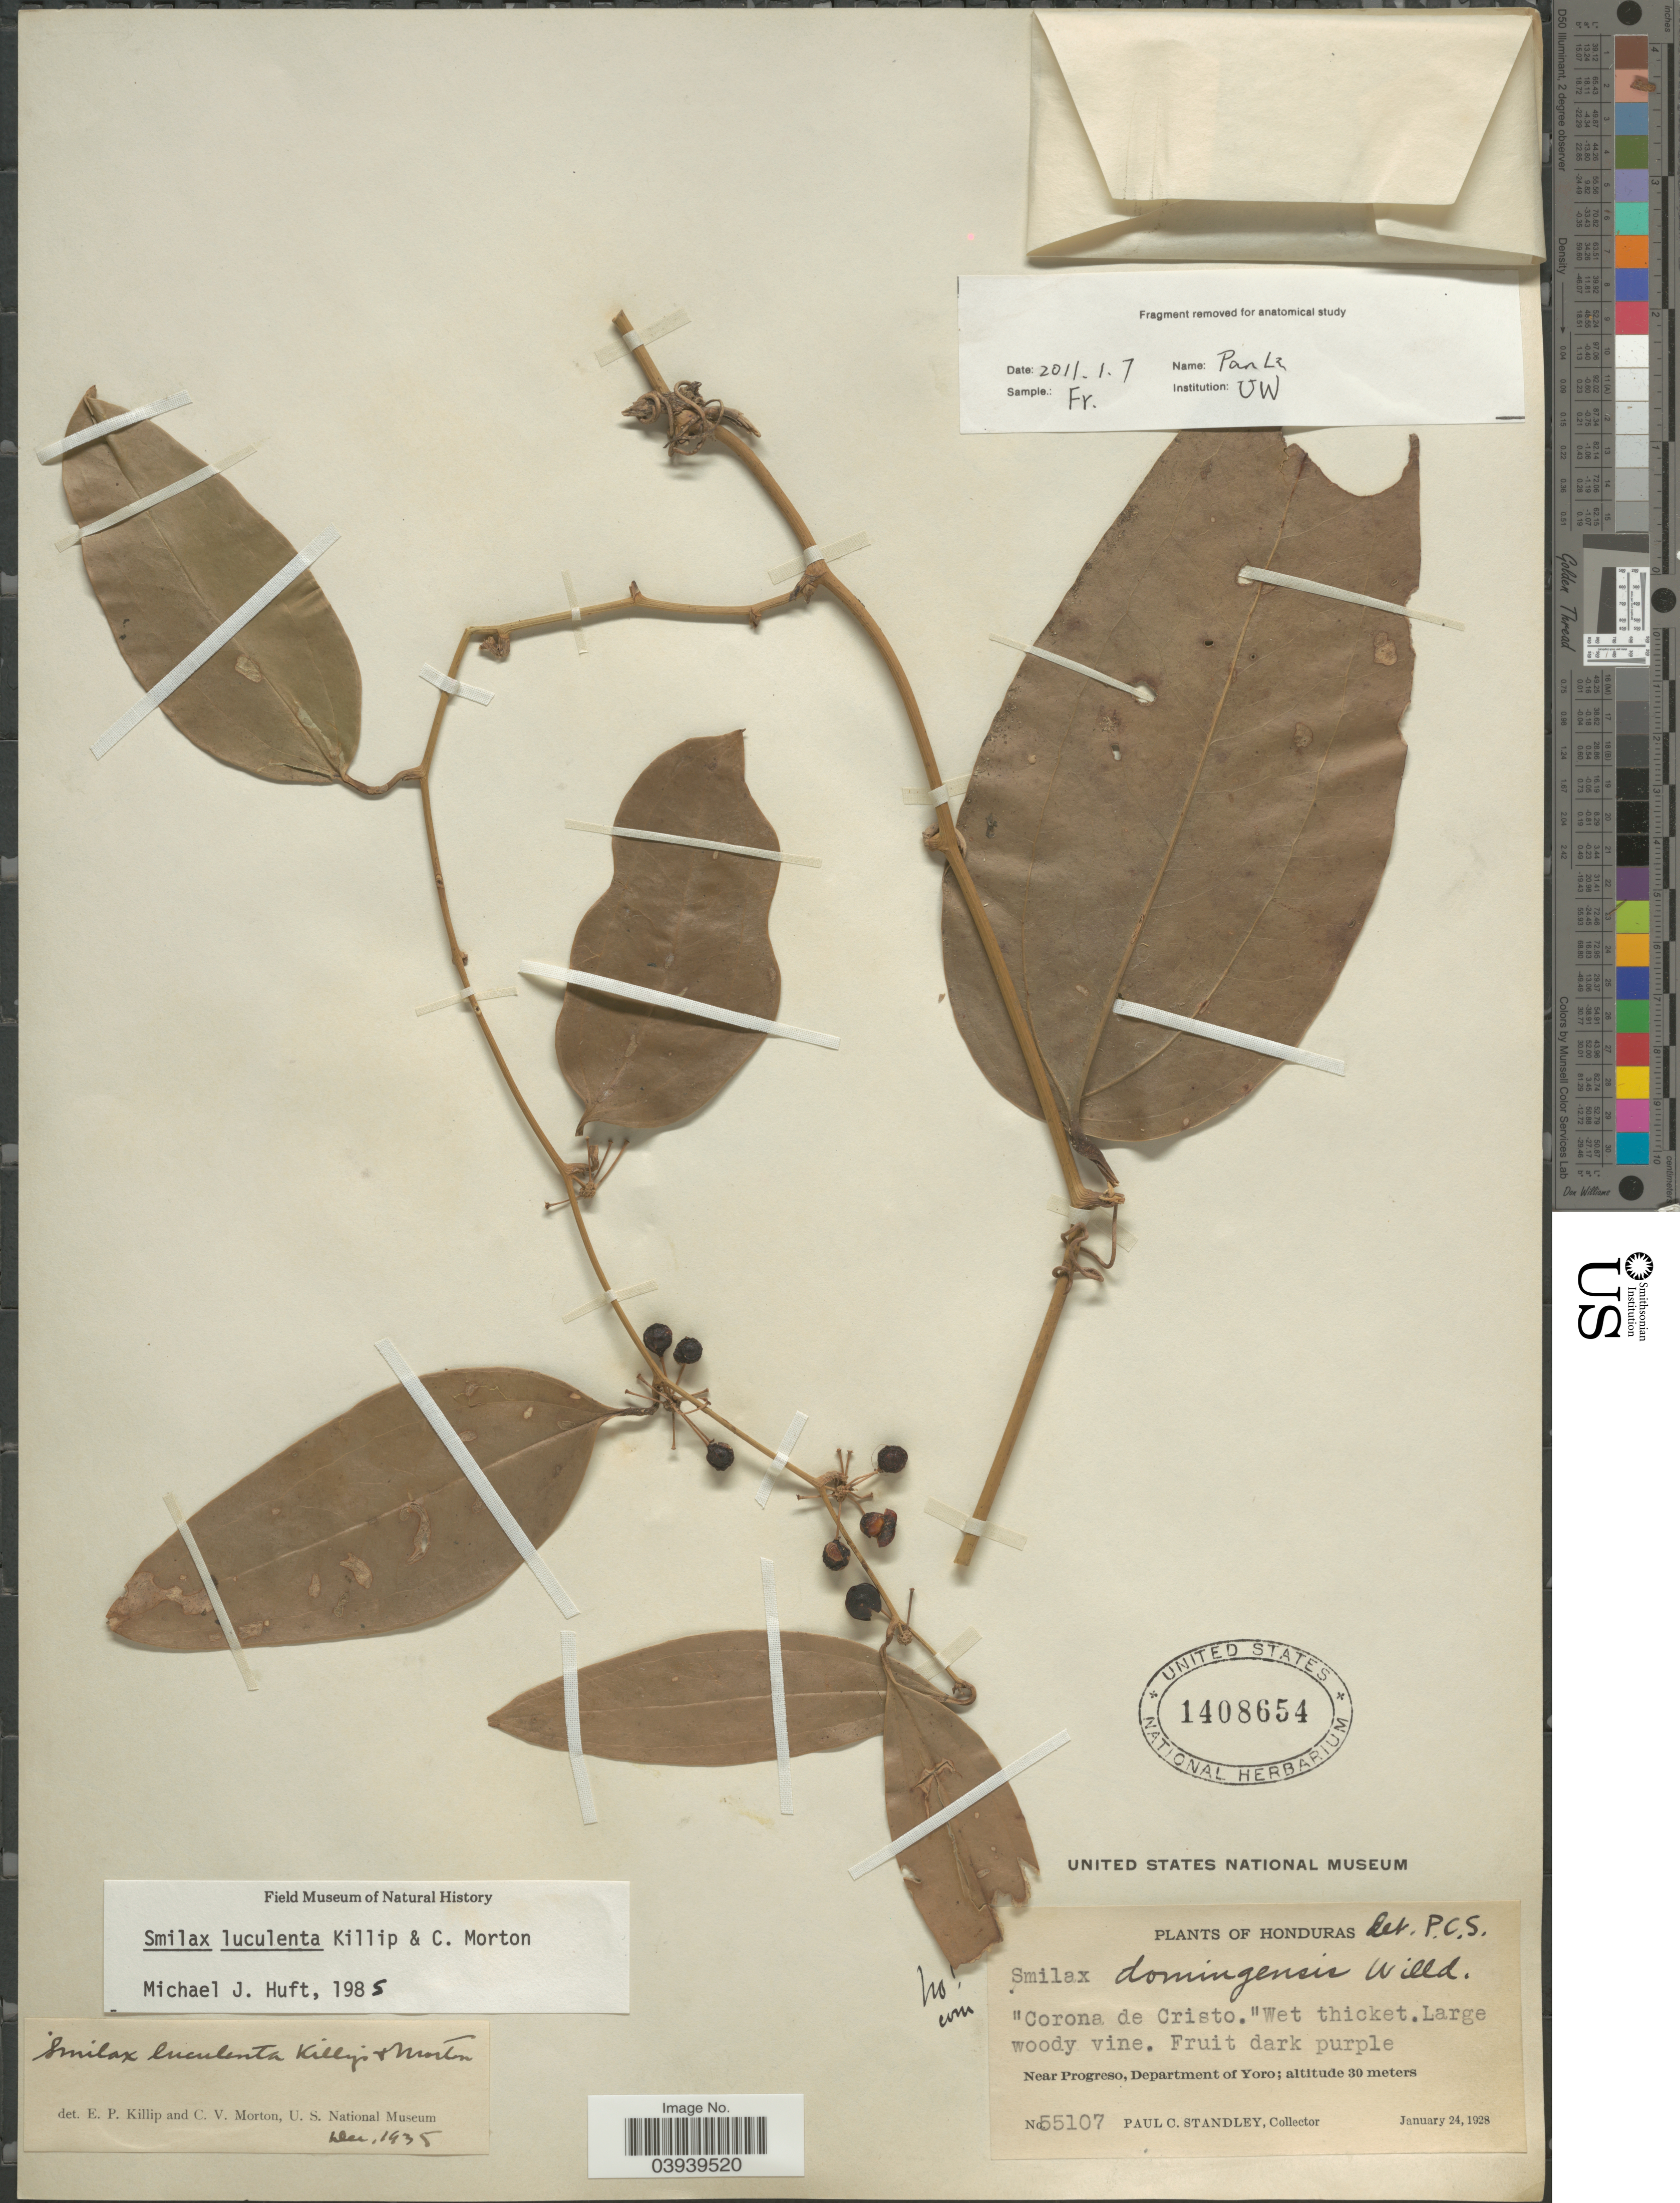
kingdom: Plantae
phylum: Tracheophyta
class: Liliopsida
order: Liliales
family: Smilacaceae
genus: Smilax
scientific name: Smilax luculenta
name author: Killip & C.V. Morton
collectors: P. C. Standley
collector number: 55107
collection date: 1928-01-24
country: Honduras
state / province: Yoro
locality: Near Progreso, Department of Yoro.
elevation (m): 30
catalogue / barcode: US 1408654